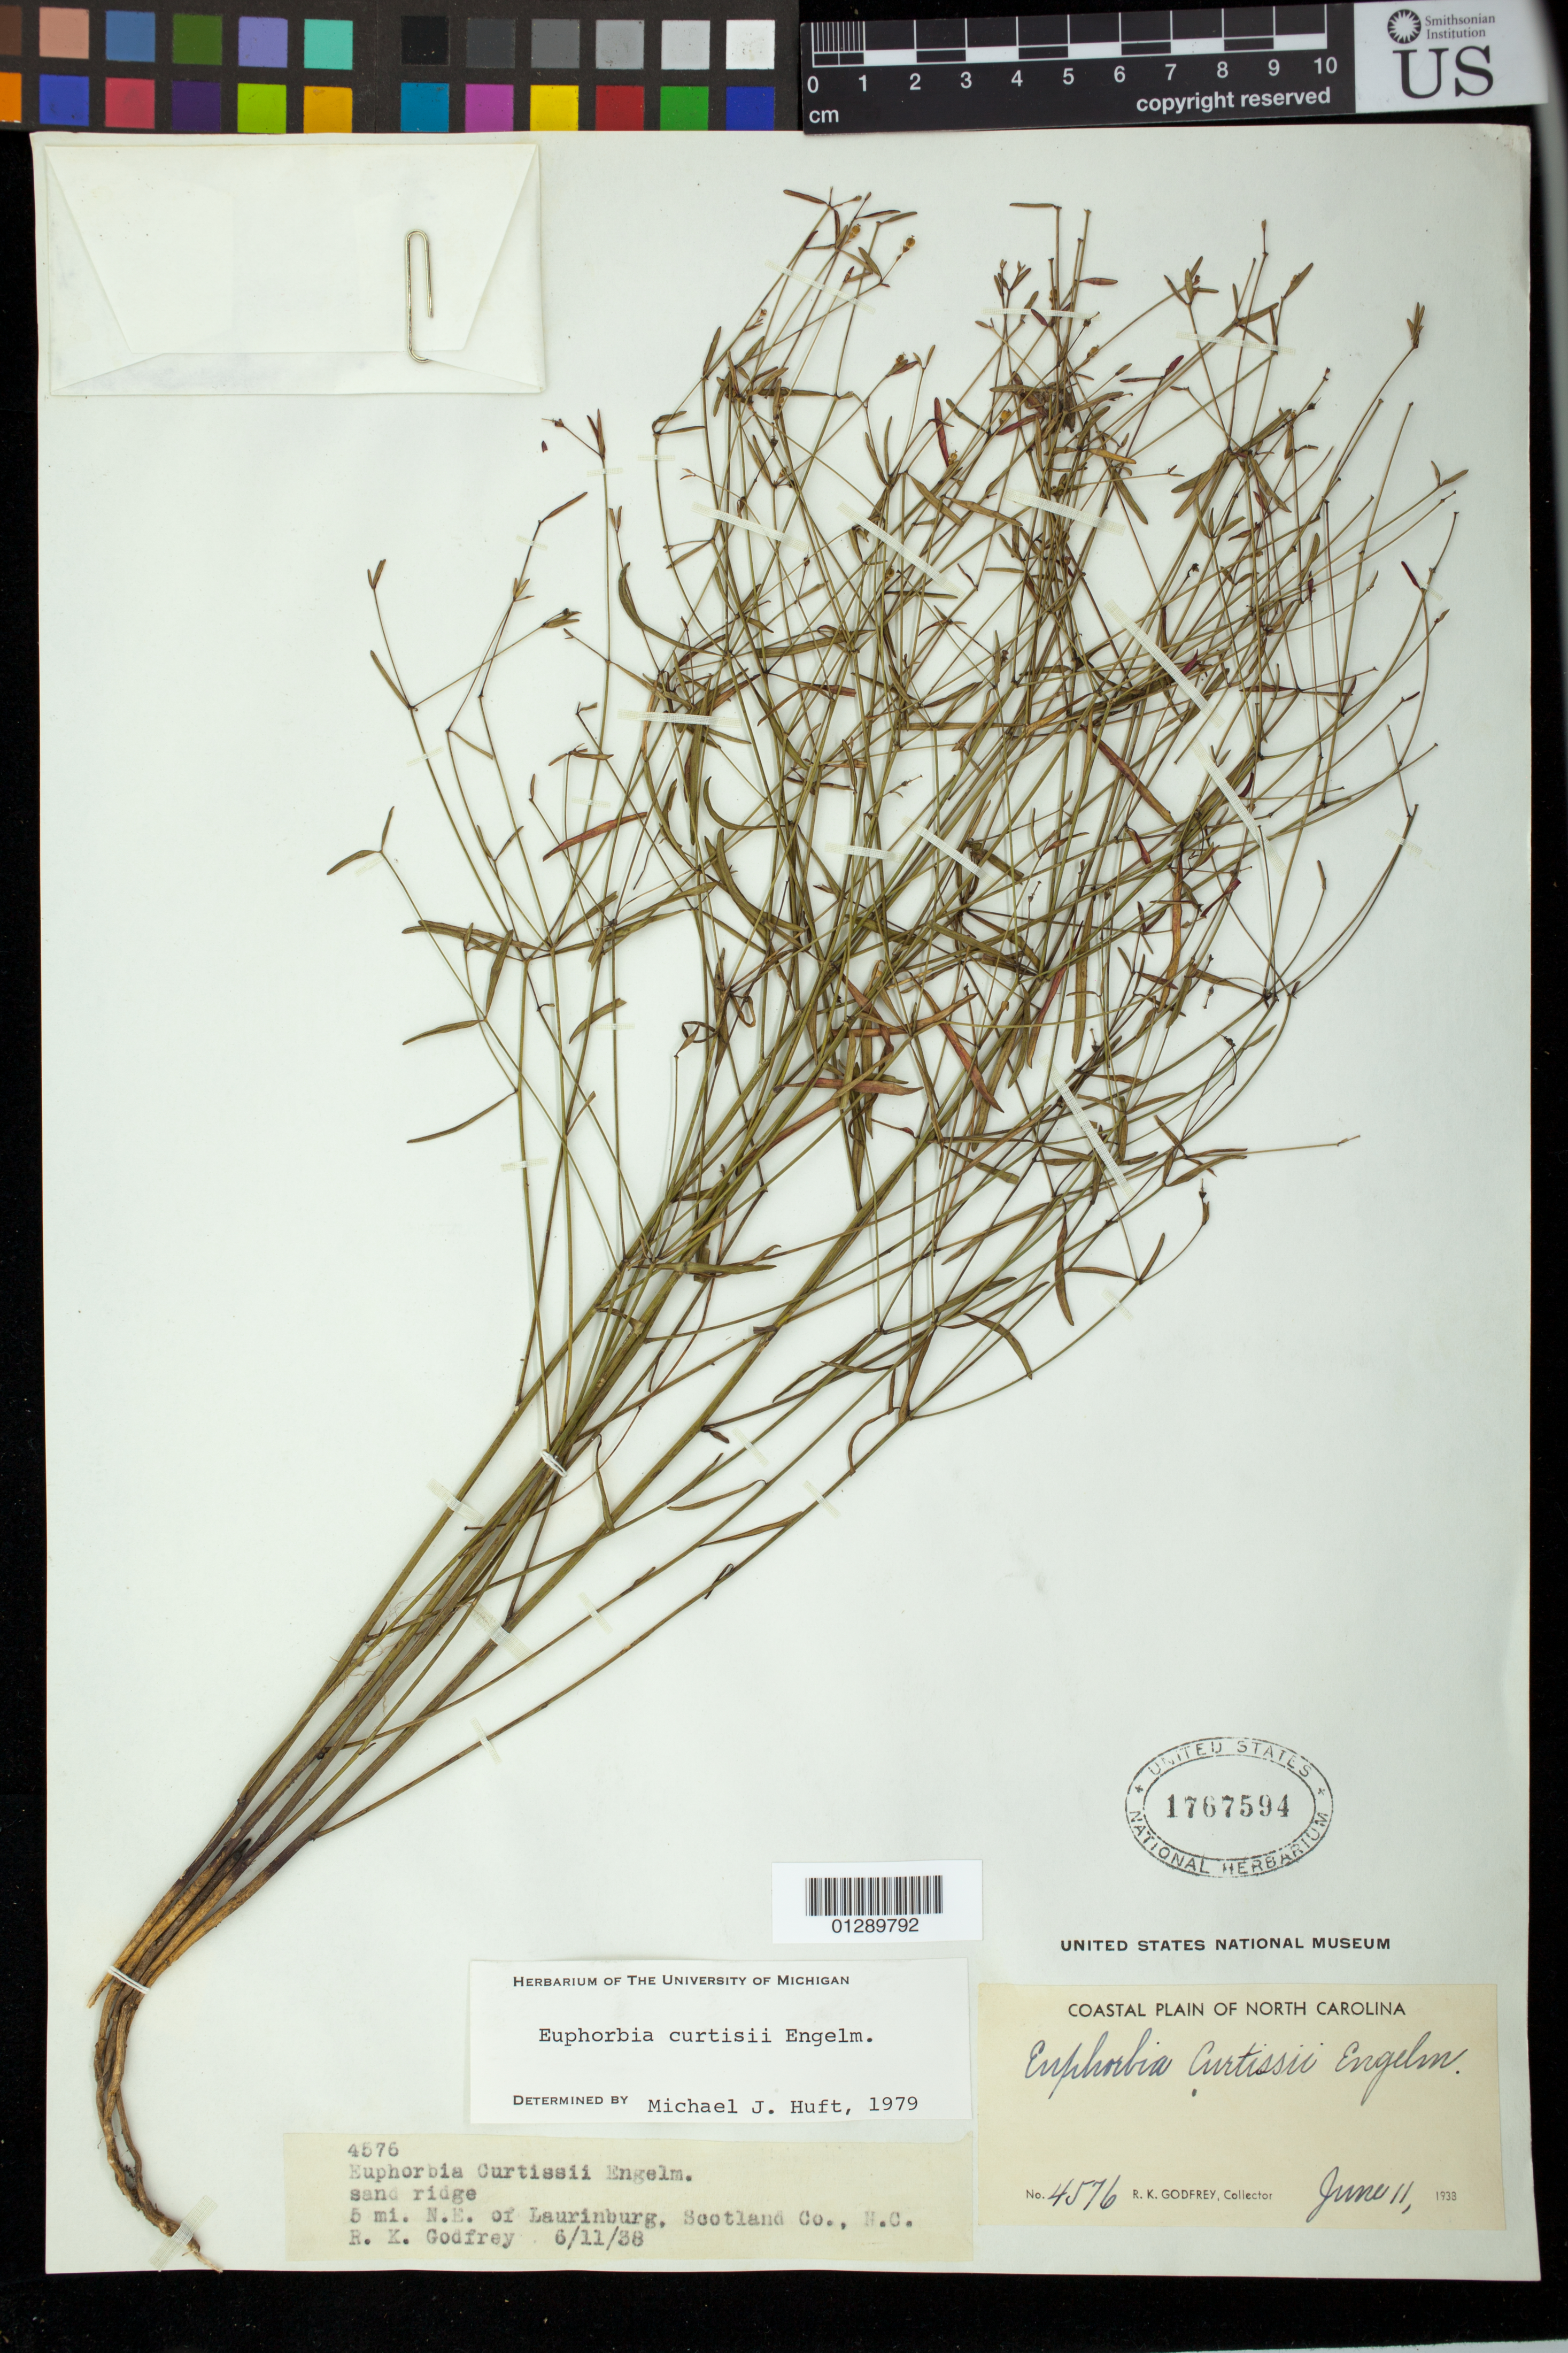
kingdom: Plantae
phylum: Tracheophyta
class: Magnoliopsida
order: Malpighiales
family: Euphorbiaceae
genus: Euphorbia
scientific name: Euphorbia curtisii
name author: Engelm.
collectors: R. K. Godfrey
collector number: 4576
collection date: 1938-06-11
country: United States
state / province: North Carolina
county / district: Scotland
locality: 5 mi. N.E. of Laurinburg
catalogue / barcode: US 1767594